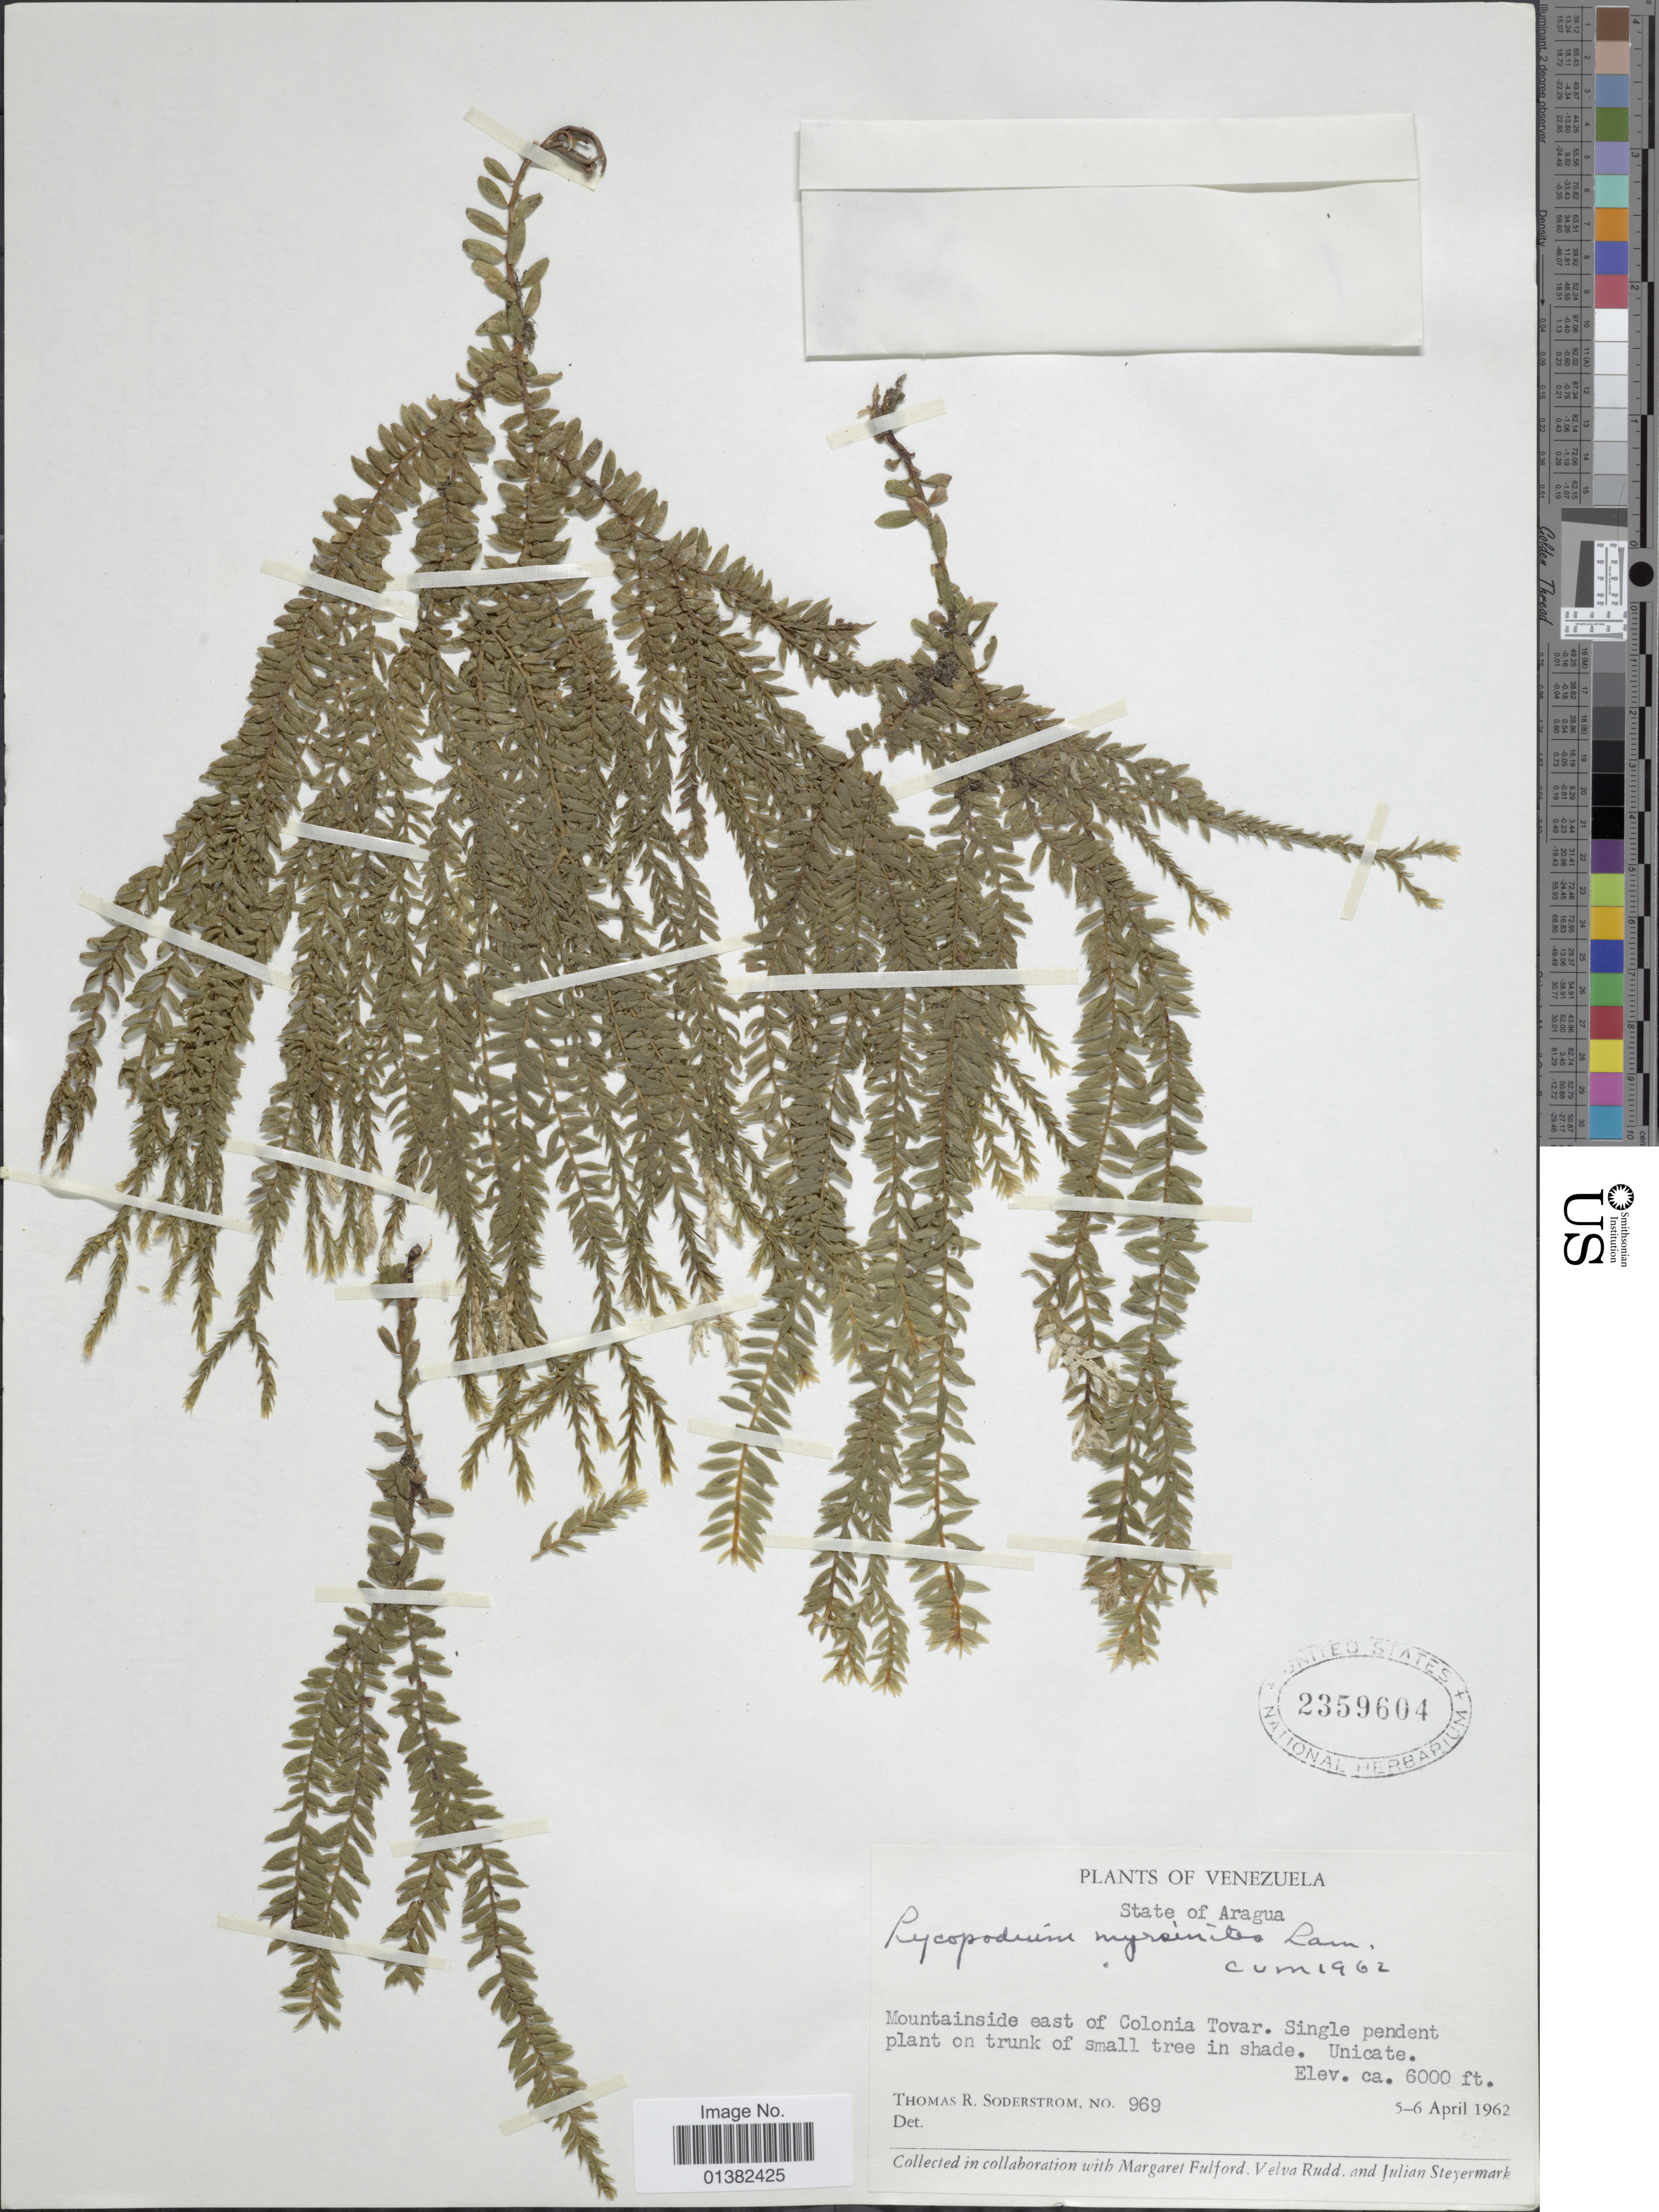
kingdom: Plantae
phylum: Tracheophyta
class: Lycopodiopsida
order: Lycopodiales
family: Lycopodiaceae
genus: Phlegmariurus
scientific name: Phlegmariurus myrsinites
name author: (Lam.) B. Øllg.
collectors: T. R. Soderstrom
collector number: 969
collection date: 1962-04-05/1962-04-06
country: Venezuela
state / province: Aragua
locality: Mountainside east of Colonia Tovar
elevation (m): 1829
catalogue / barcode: US 2359604